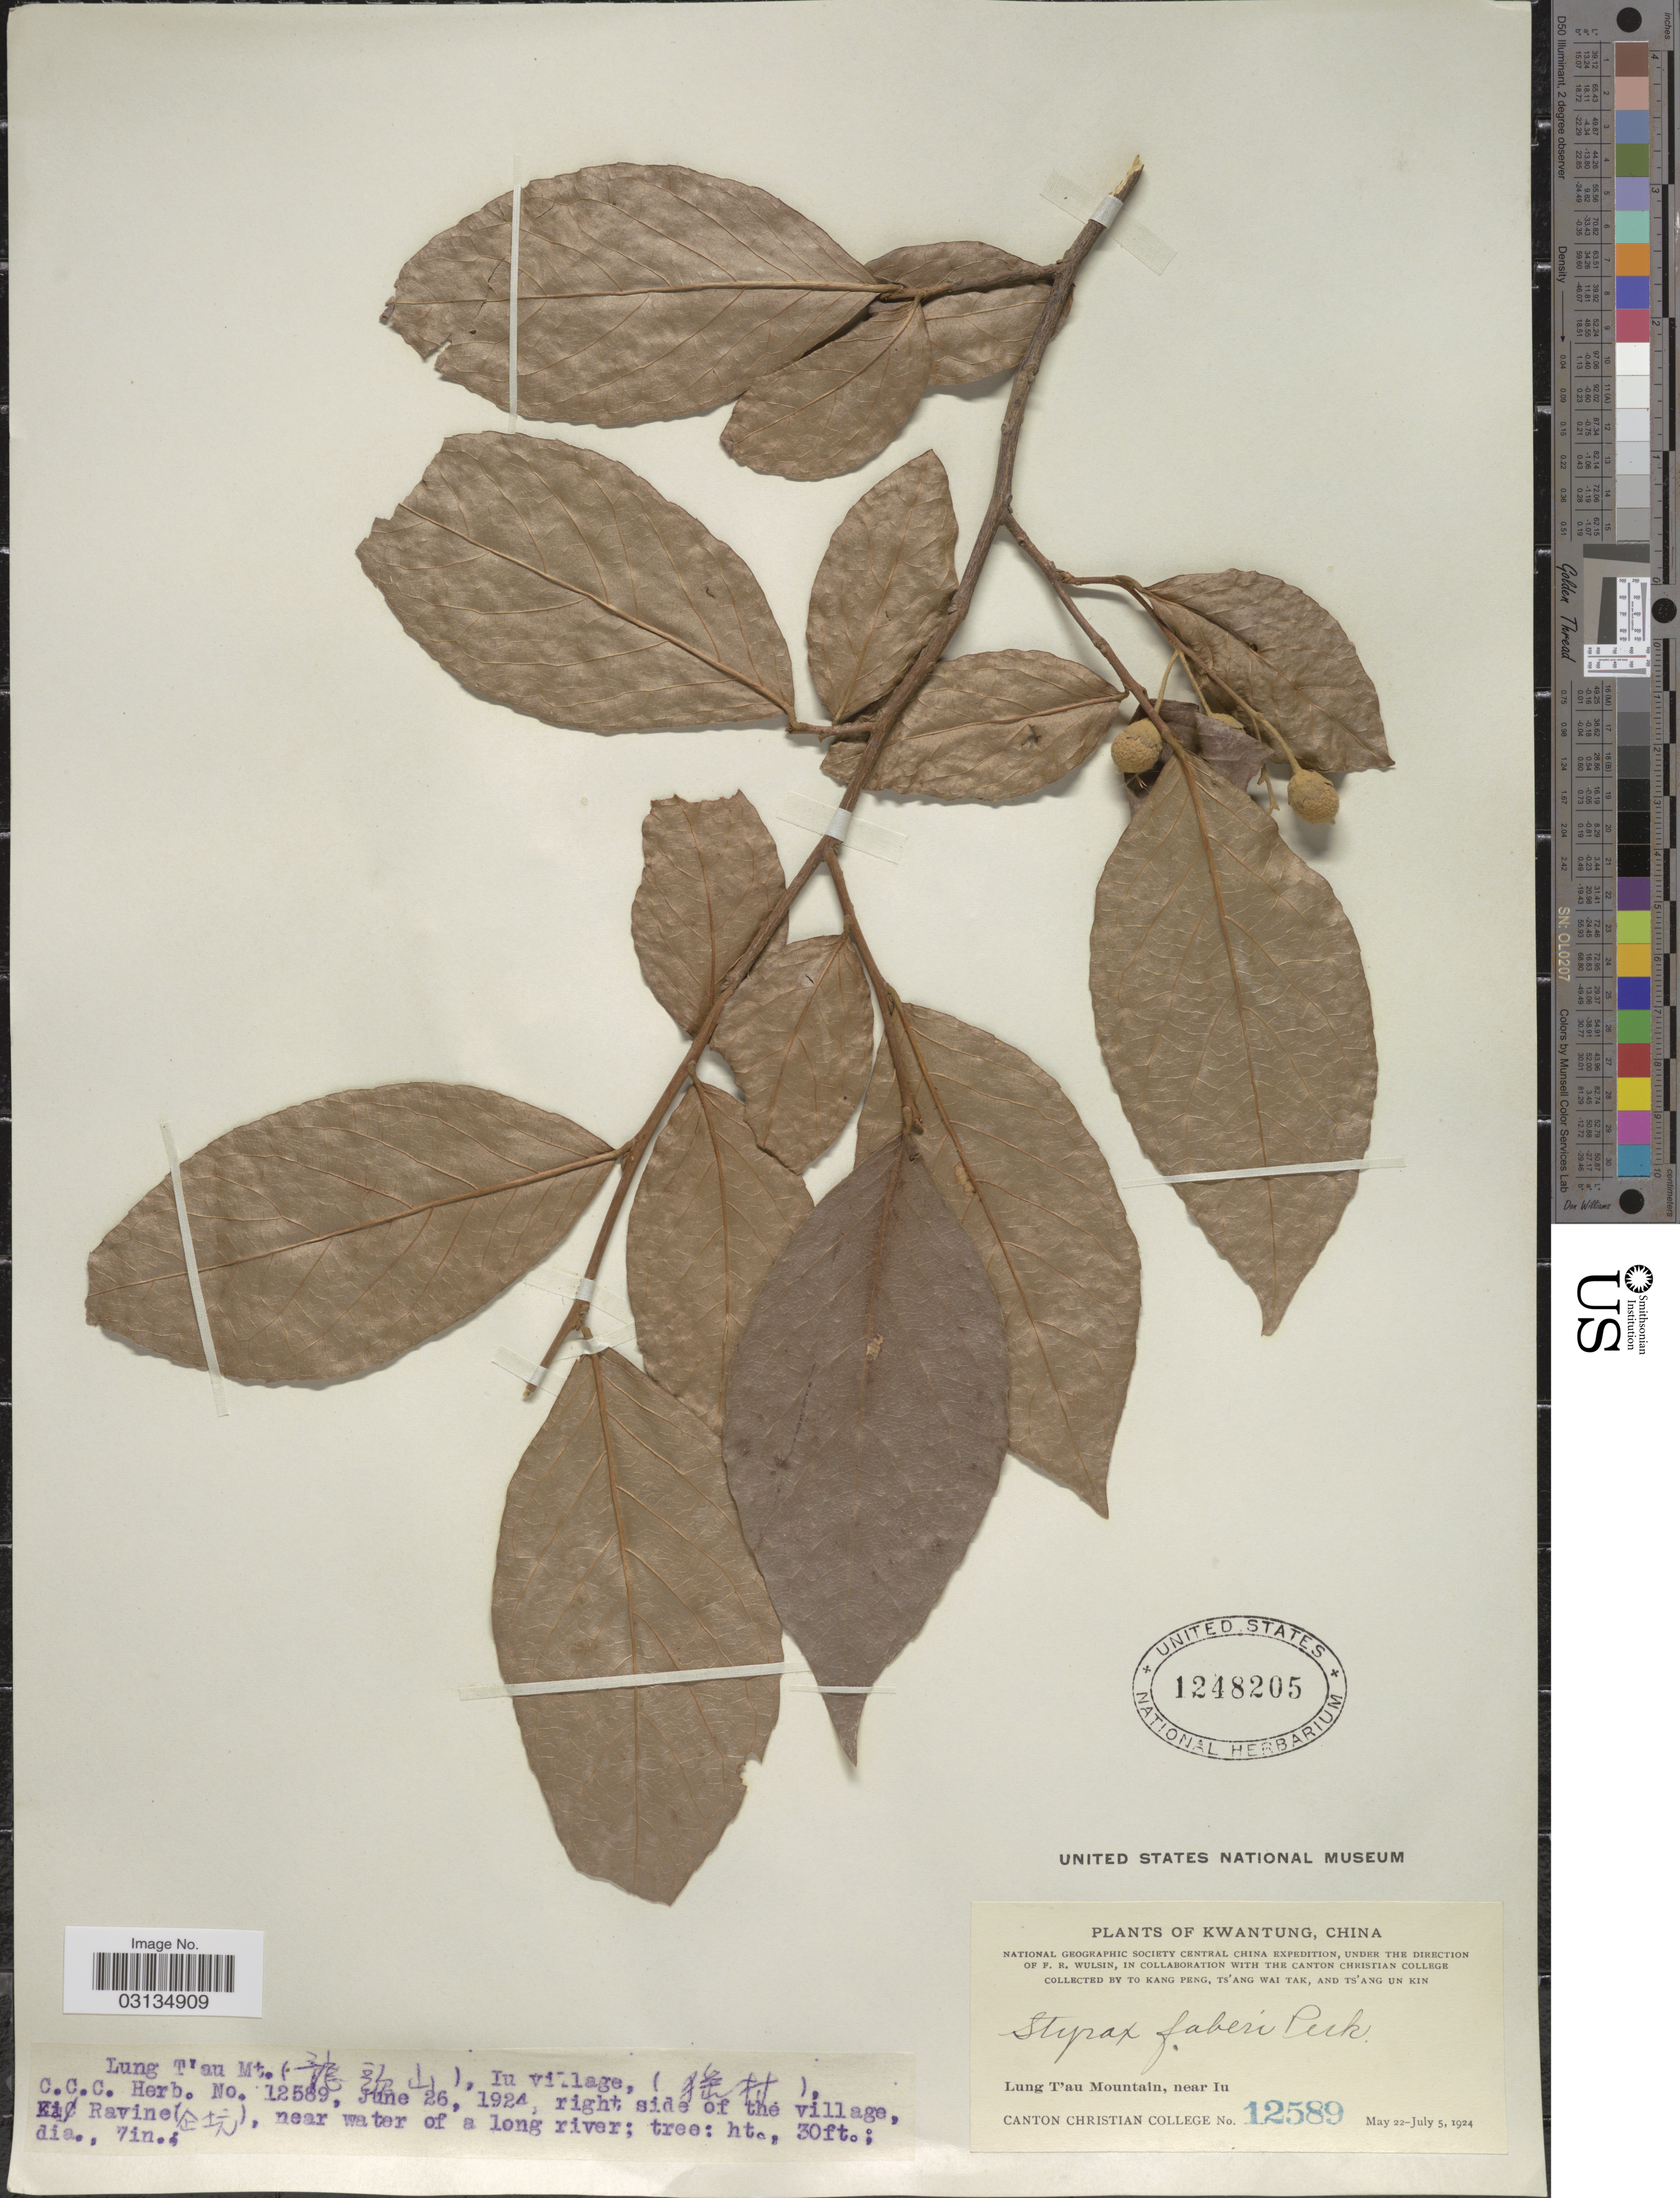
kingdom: Plantae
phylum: Tracheophyta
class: Magnoliopsida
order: Ericales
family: Styracaceae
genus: Styrax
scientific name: Styrax faberi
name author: Perkins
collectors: To Kang P'eng, W. T. Tsang & Ts' Ang Un Kin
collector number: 12589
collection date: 1924-06-26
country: China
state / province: Guangdong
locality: Kwangtung. Lung T'au Mountain, near Iu. Iu village. Right side of the village, near water of a long river.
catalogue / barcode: US 1248205